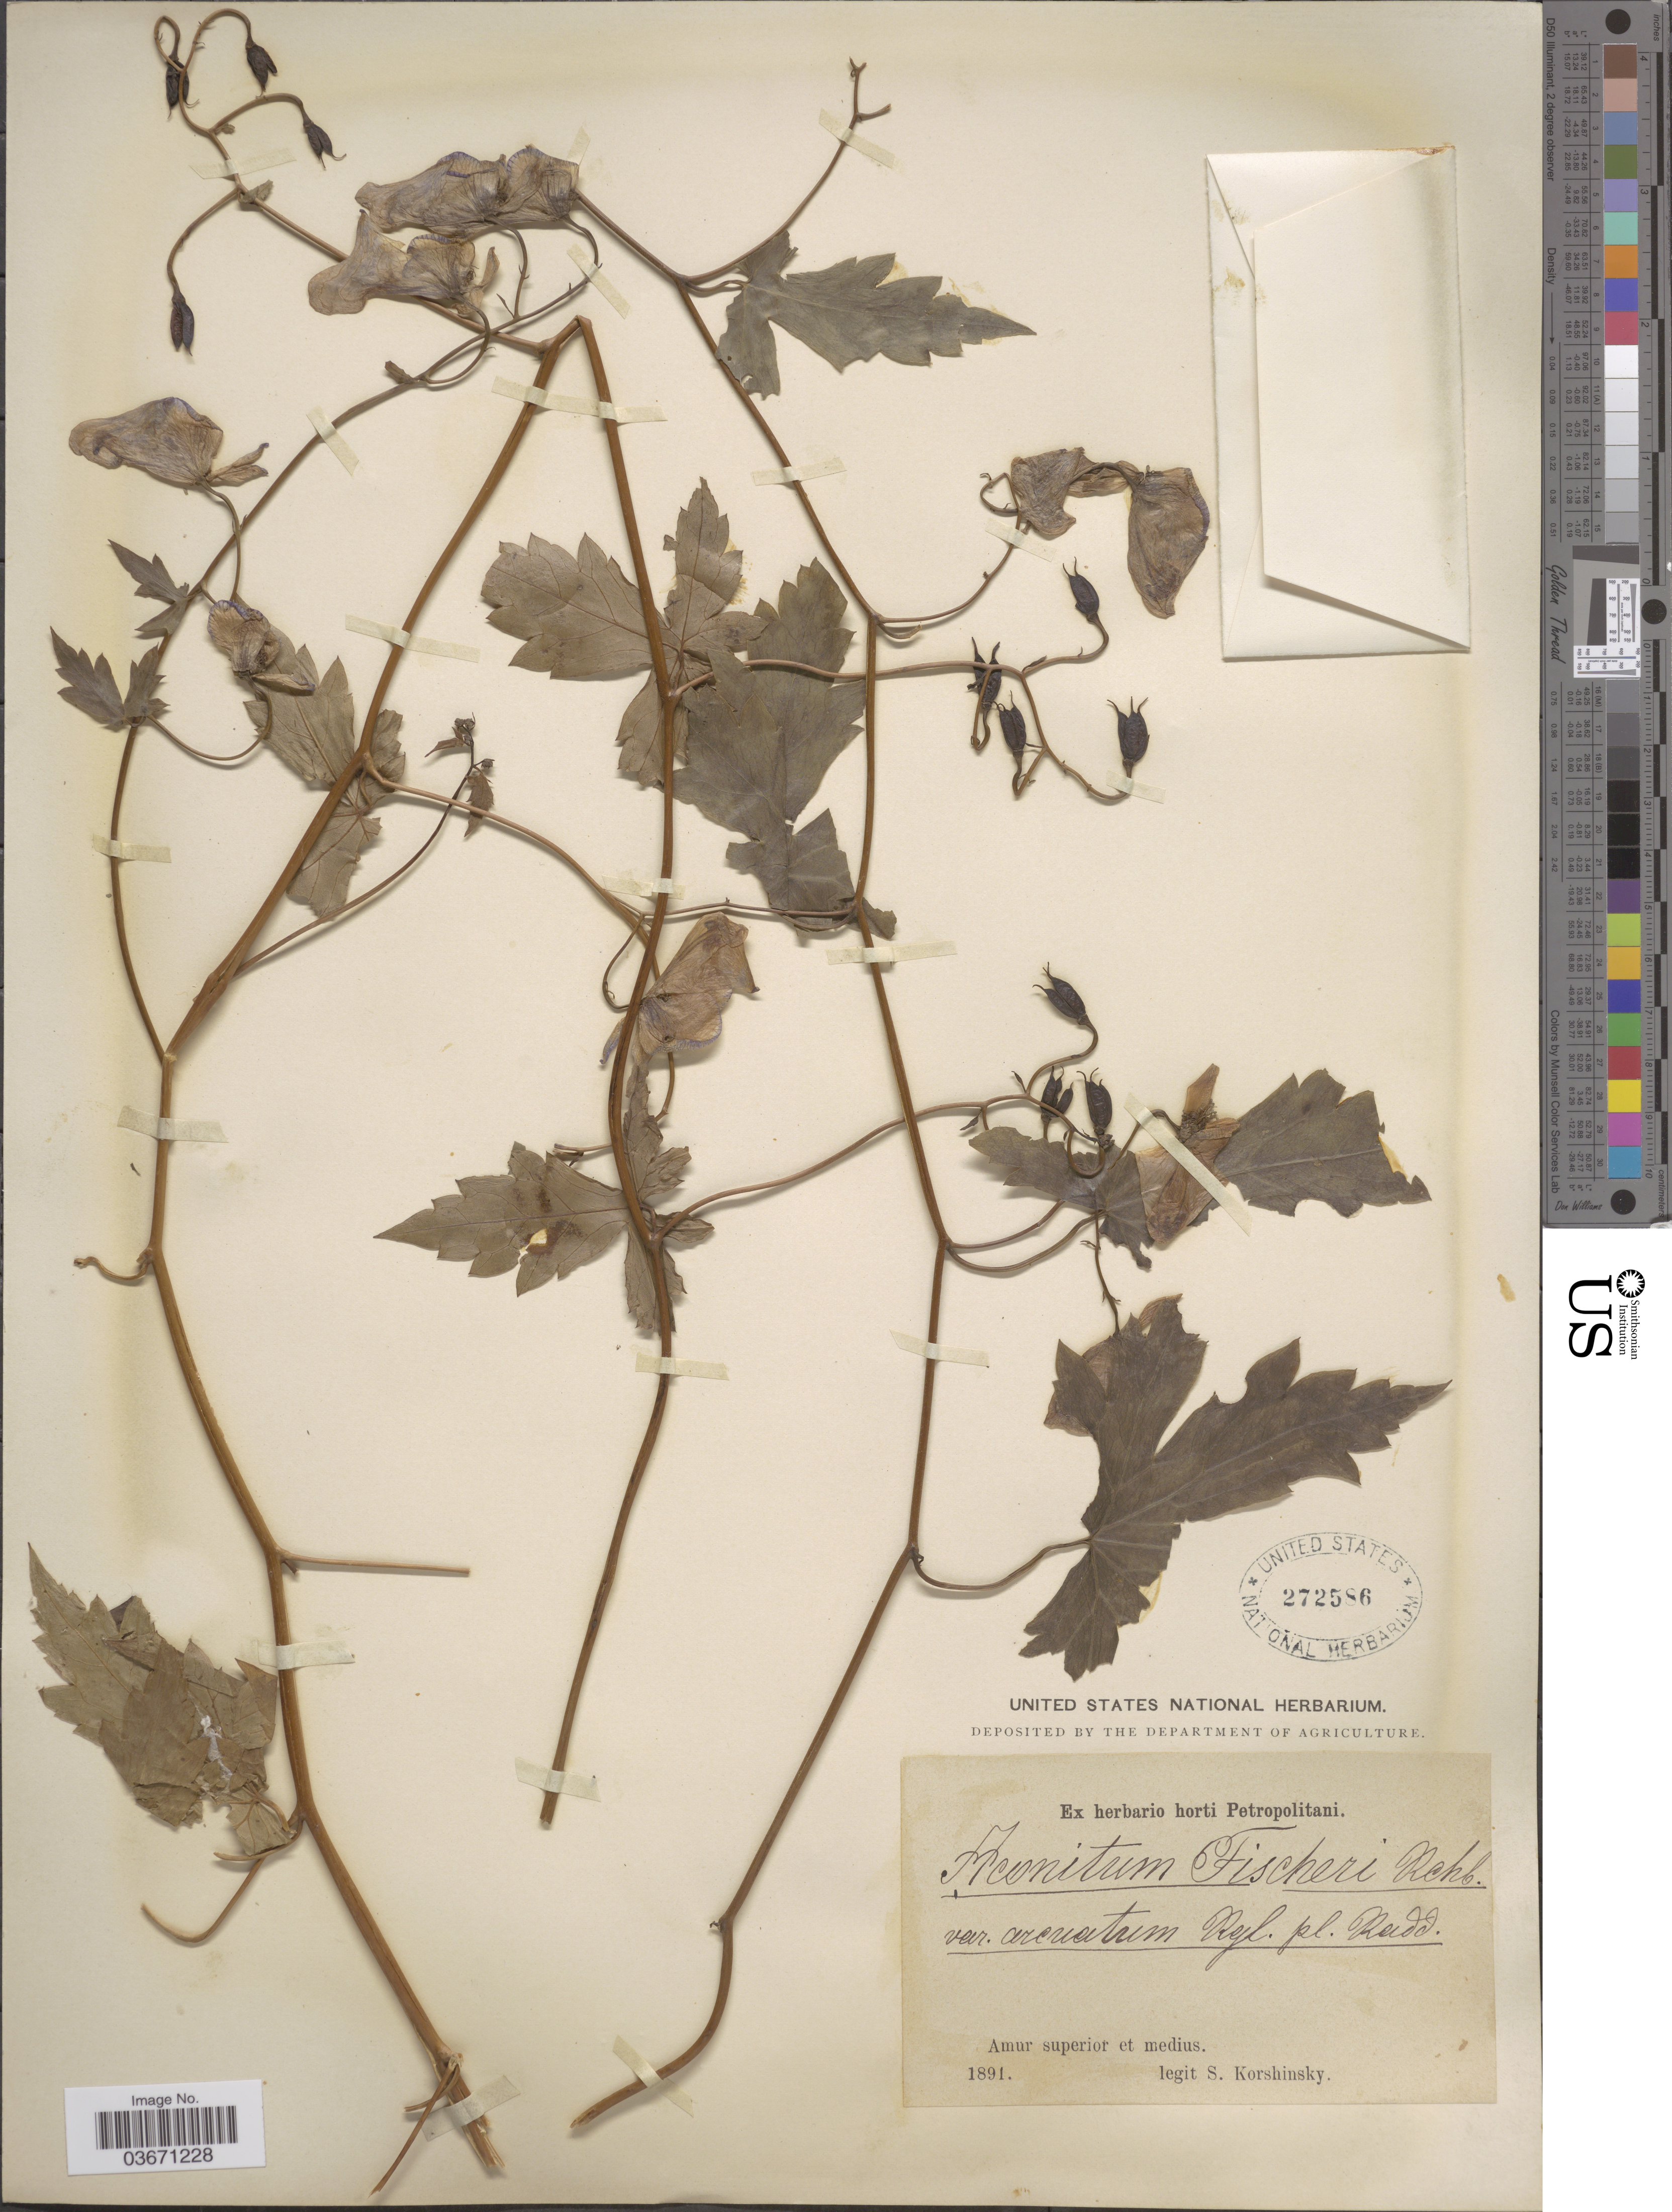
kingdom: Plantae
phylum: Tracheophyta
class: Magnoliopsida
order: Ranunculales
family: Ranunculaceae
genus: Aconitum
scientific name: Aconitum fischeri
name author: Rchb.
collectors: S. I. Korshinsky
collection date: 1891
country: Russian Federation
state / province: Amur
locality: Amur superior et medius.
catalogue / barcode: US 272586